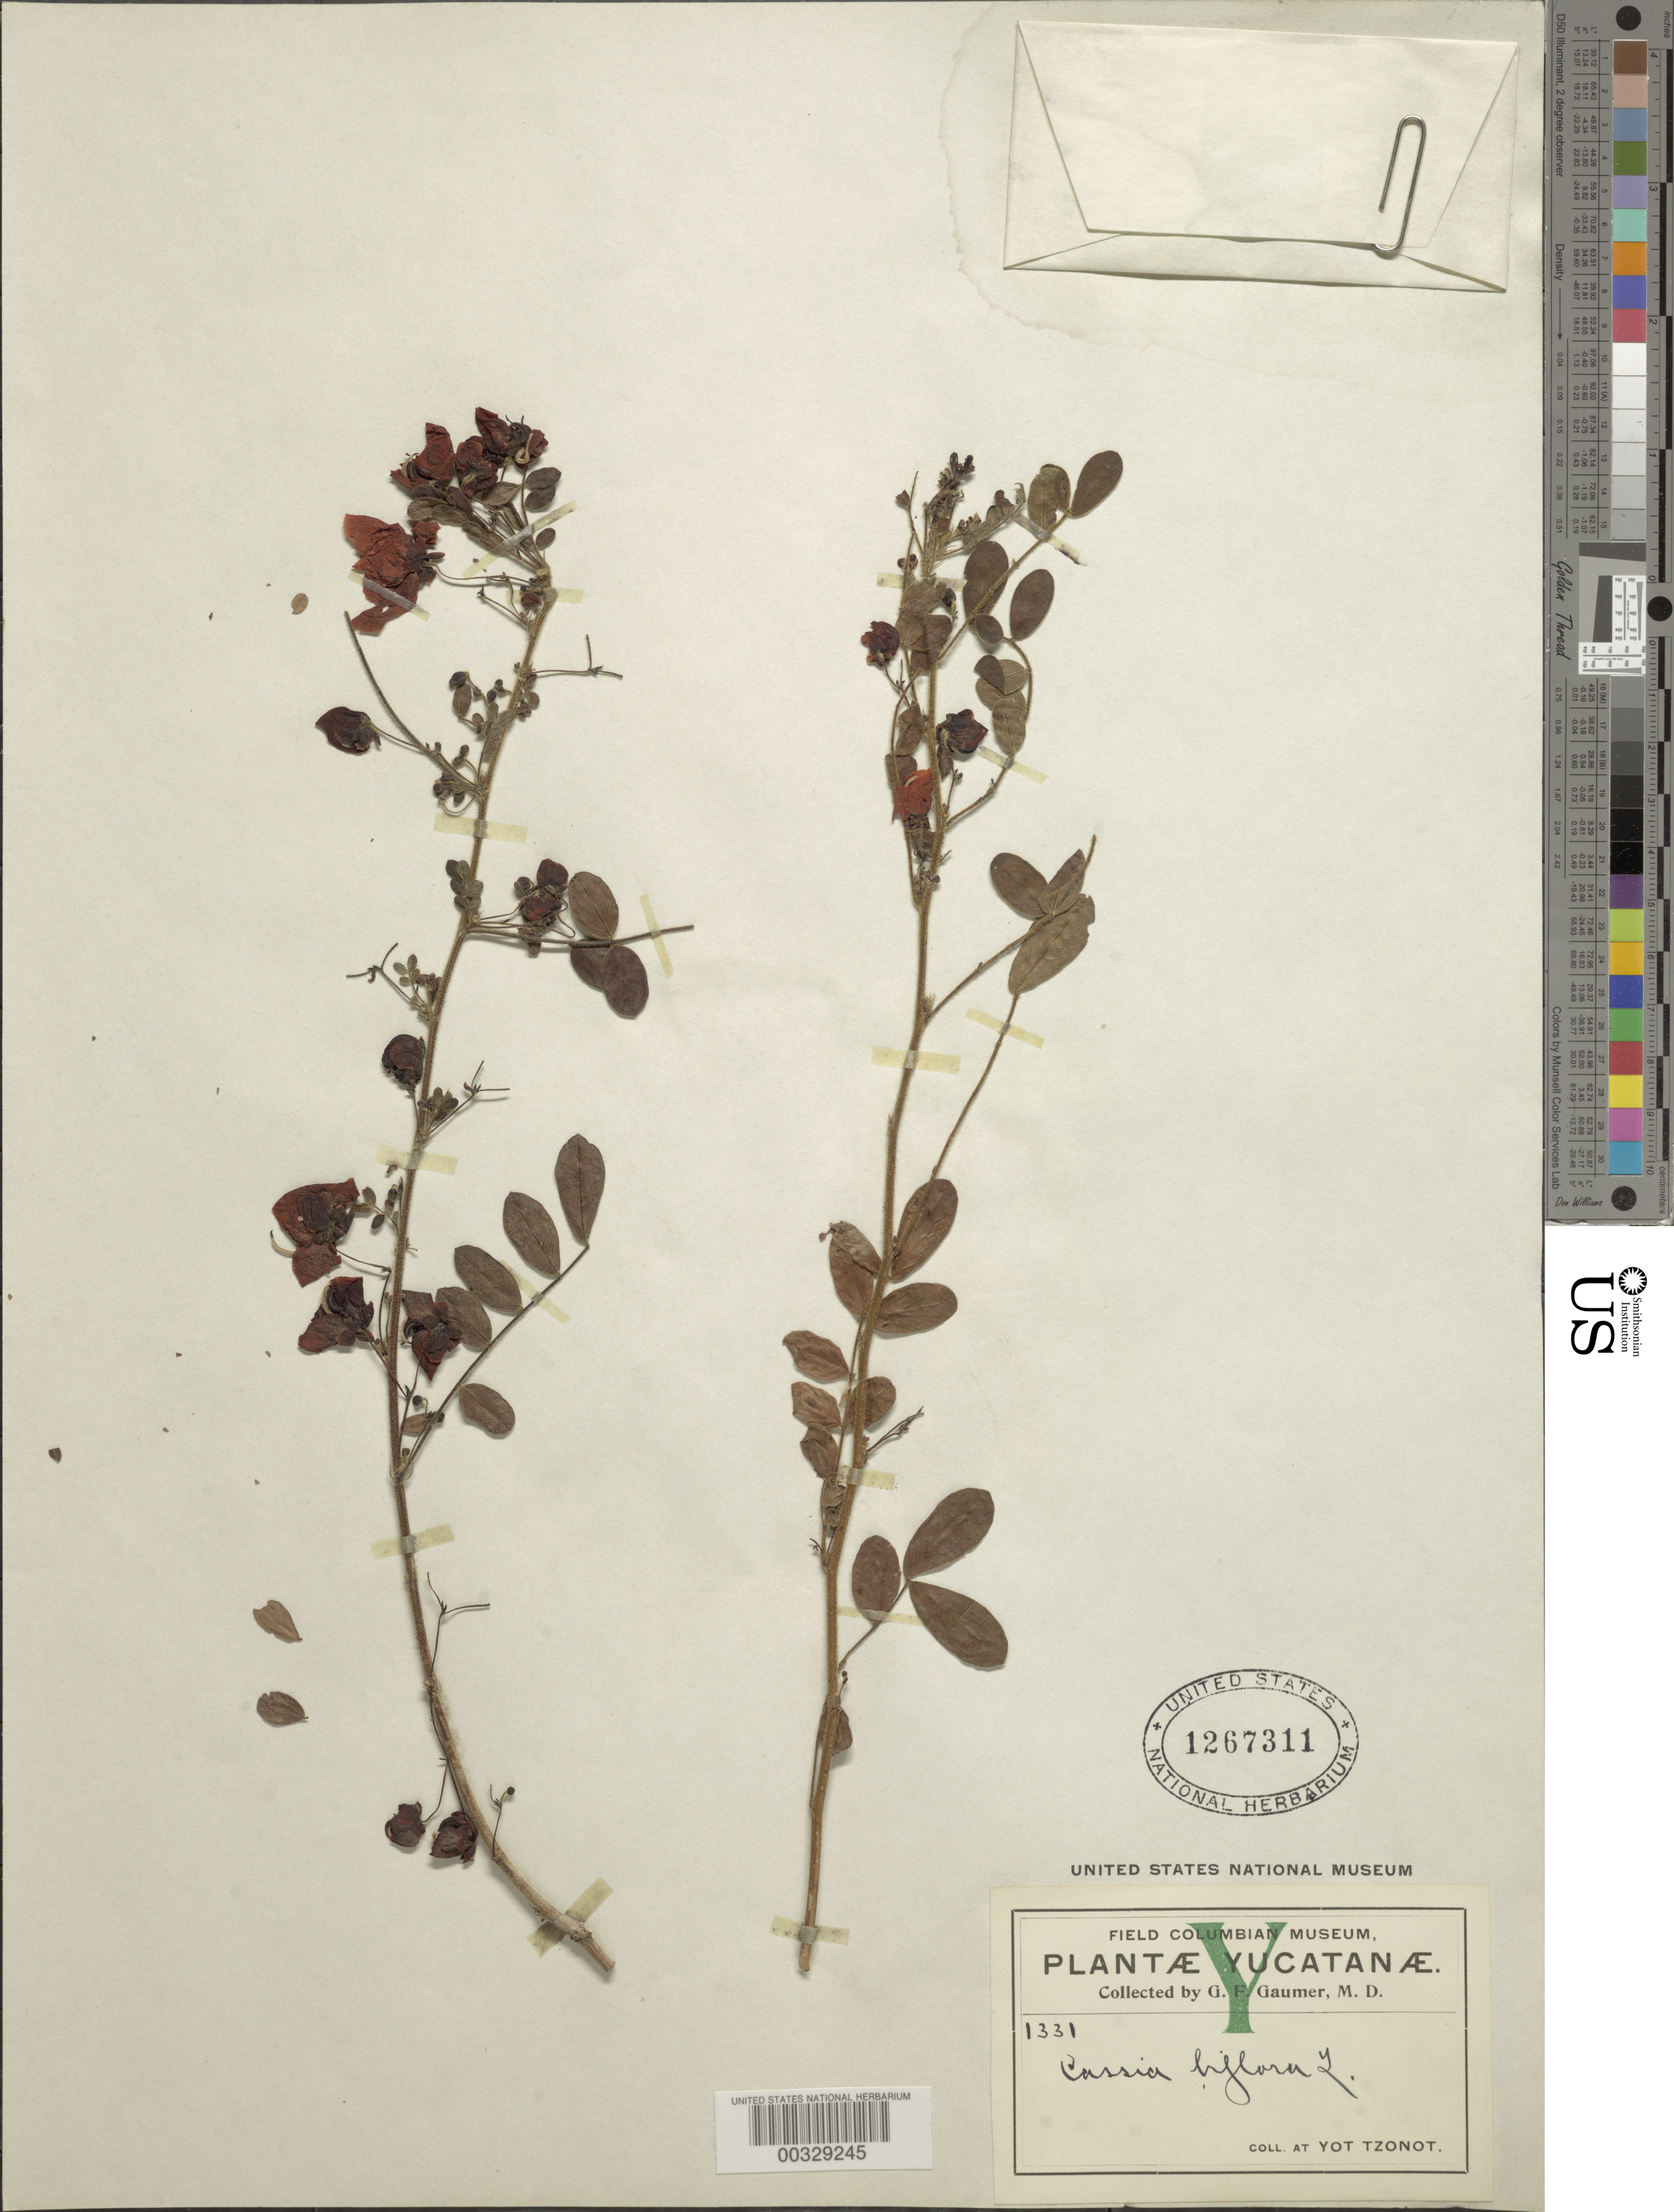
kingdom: Plantae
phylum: Tracheophyta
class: Magnoliopsida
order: Fabales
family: Fabaceae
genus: Senna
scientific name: Senna pallida var. gaumeri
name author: (Britton & Rose) H.S. Irwin & Barneby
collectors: G. F. Gaumer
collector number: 1331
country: Mexico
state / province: Yucatán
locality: Yot tzonot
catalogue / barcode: US 1267311